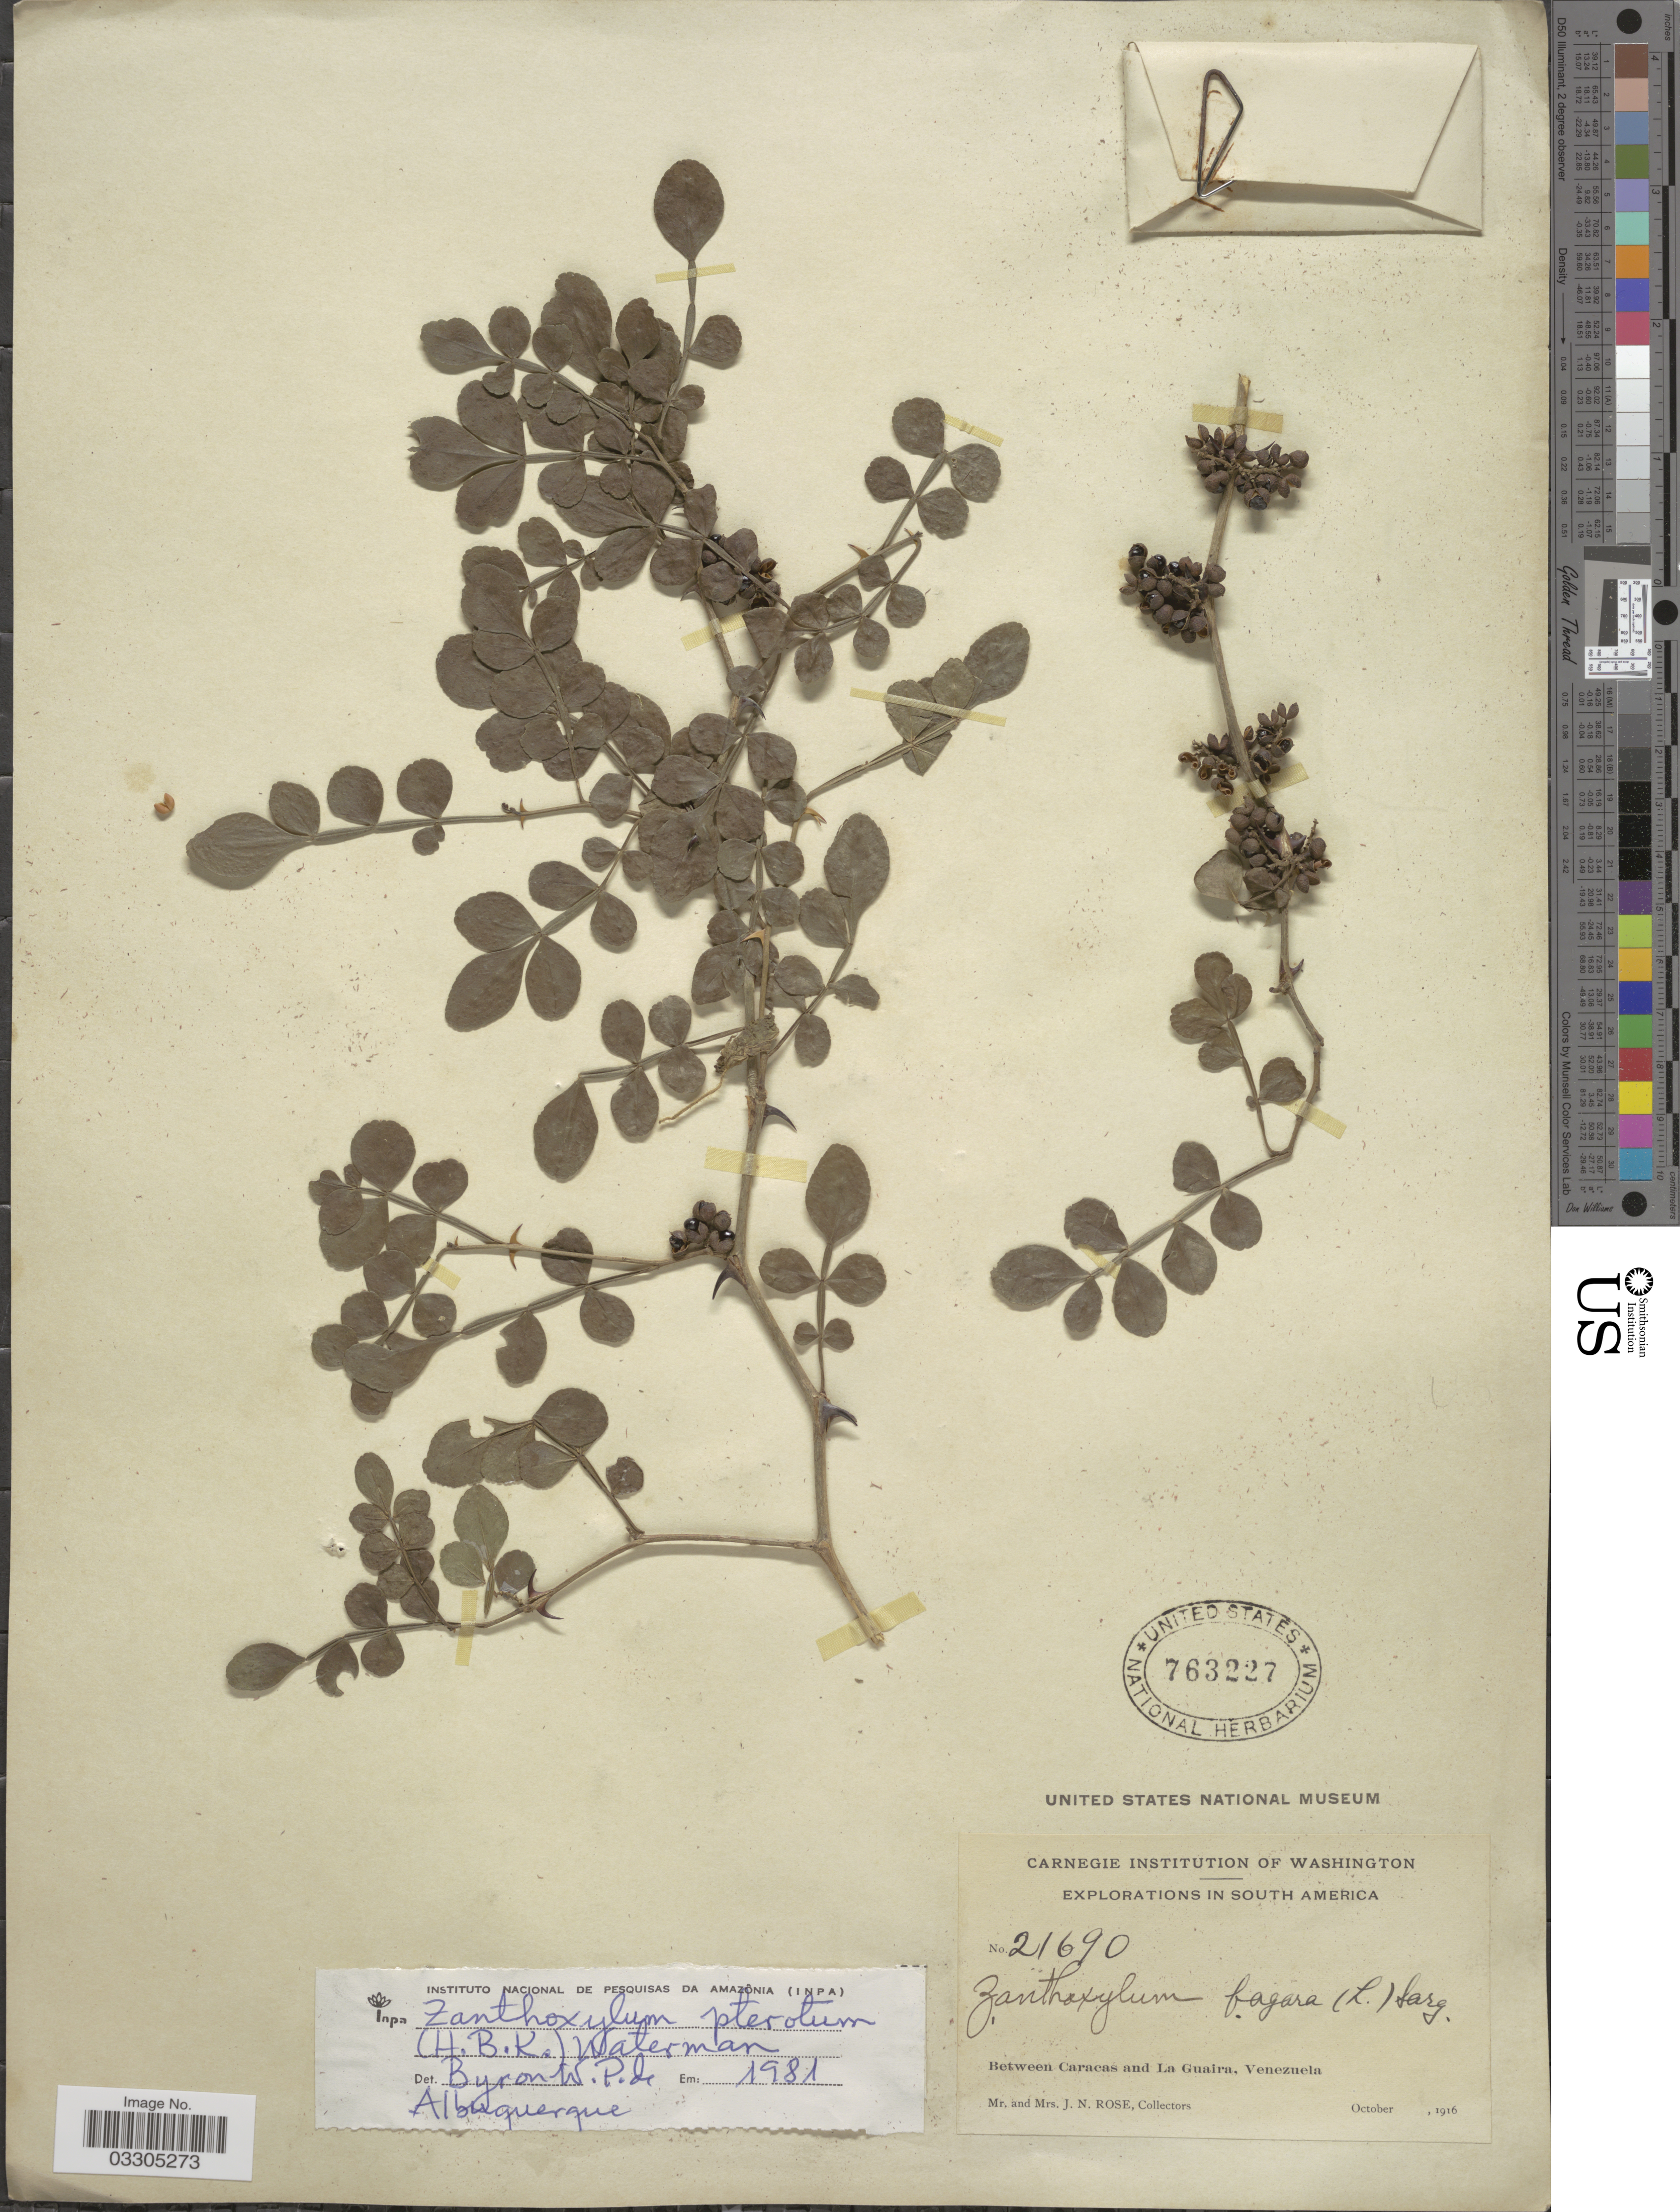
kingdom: Plantae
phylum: Tracheophyta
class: Magnoliopsida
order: Sapindales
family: Rutaceae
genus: Zanthoxylum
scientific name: Zanthoxylum fagara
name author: (L.) Sarg.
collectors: J. N. Rose & L. B. Rose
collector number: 21690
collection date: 1916-10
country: Venezuela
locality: Between Caracas and La Guaira.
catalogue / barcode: US 763227